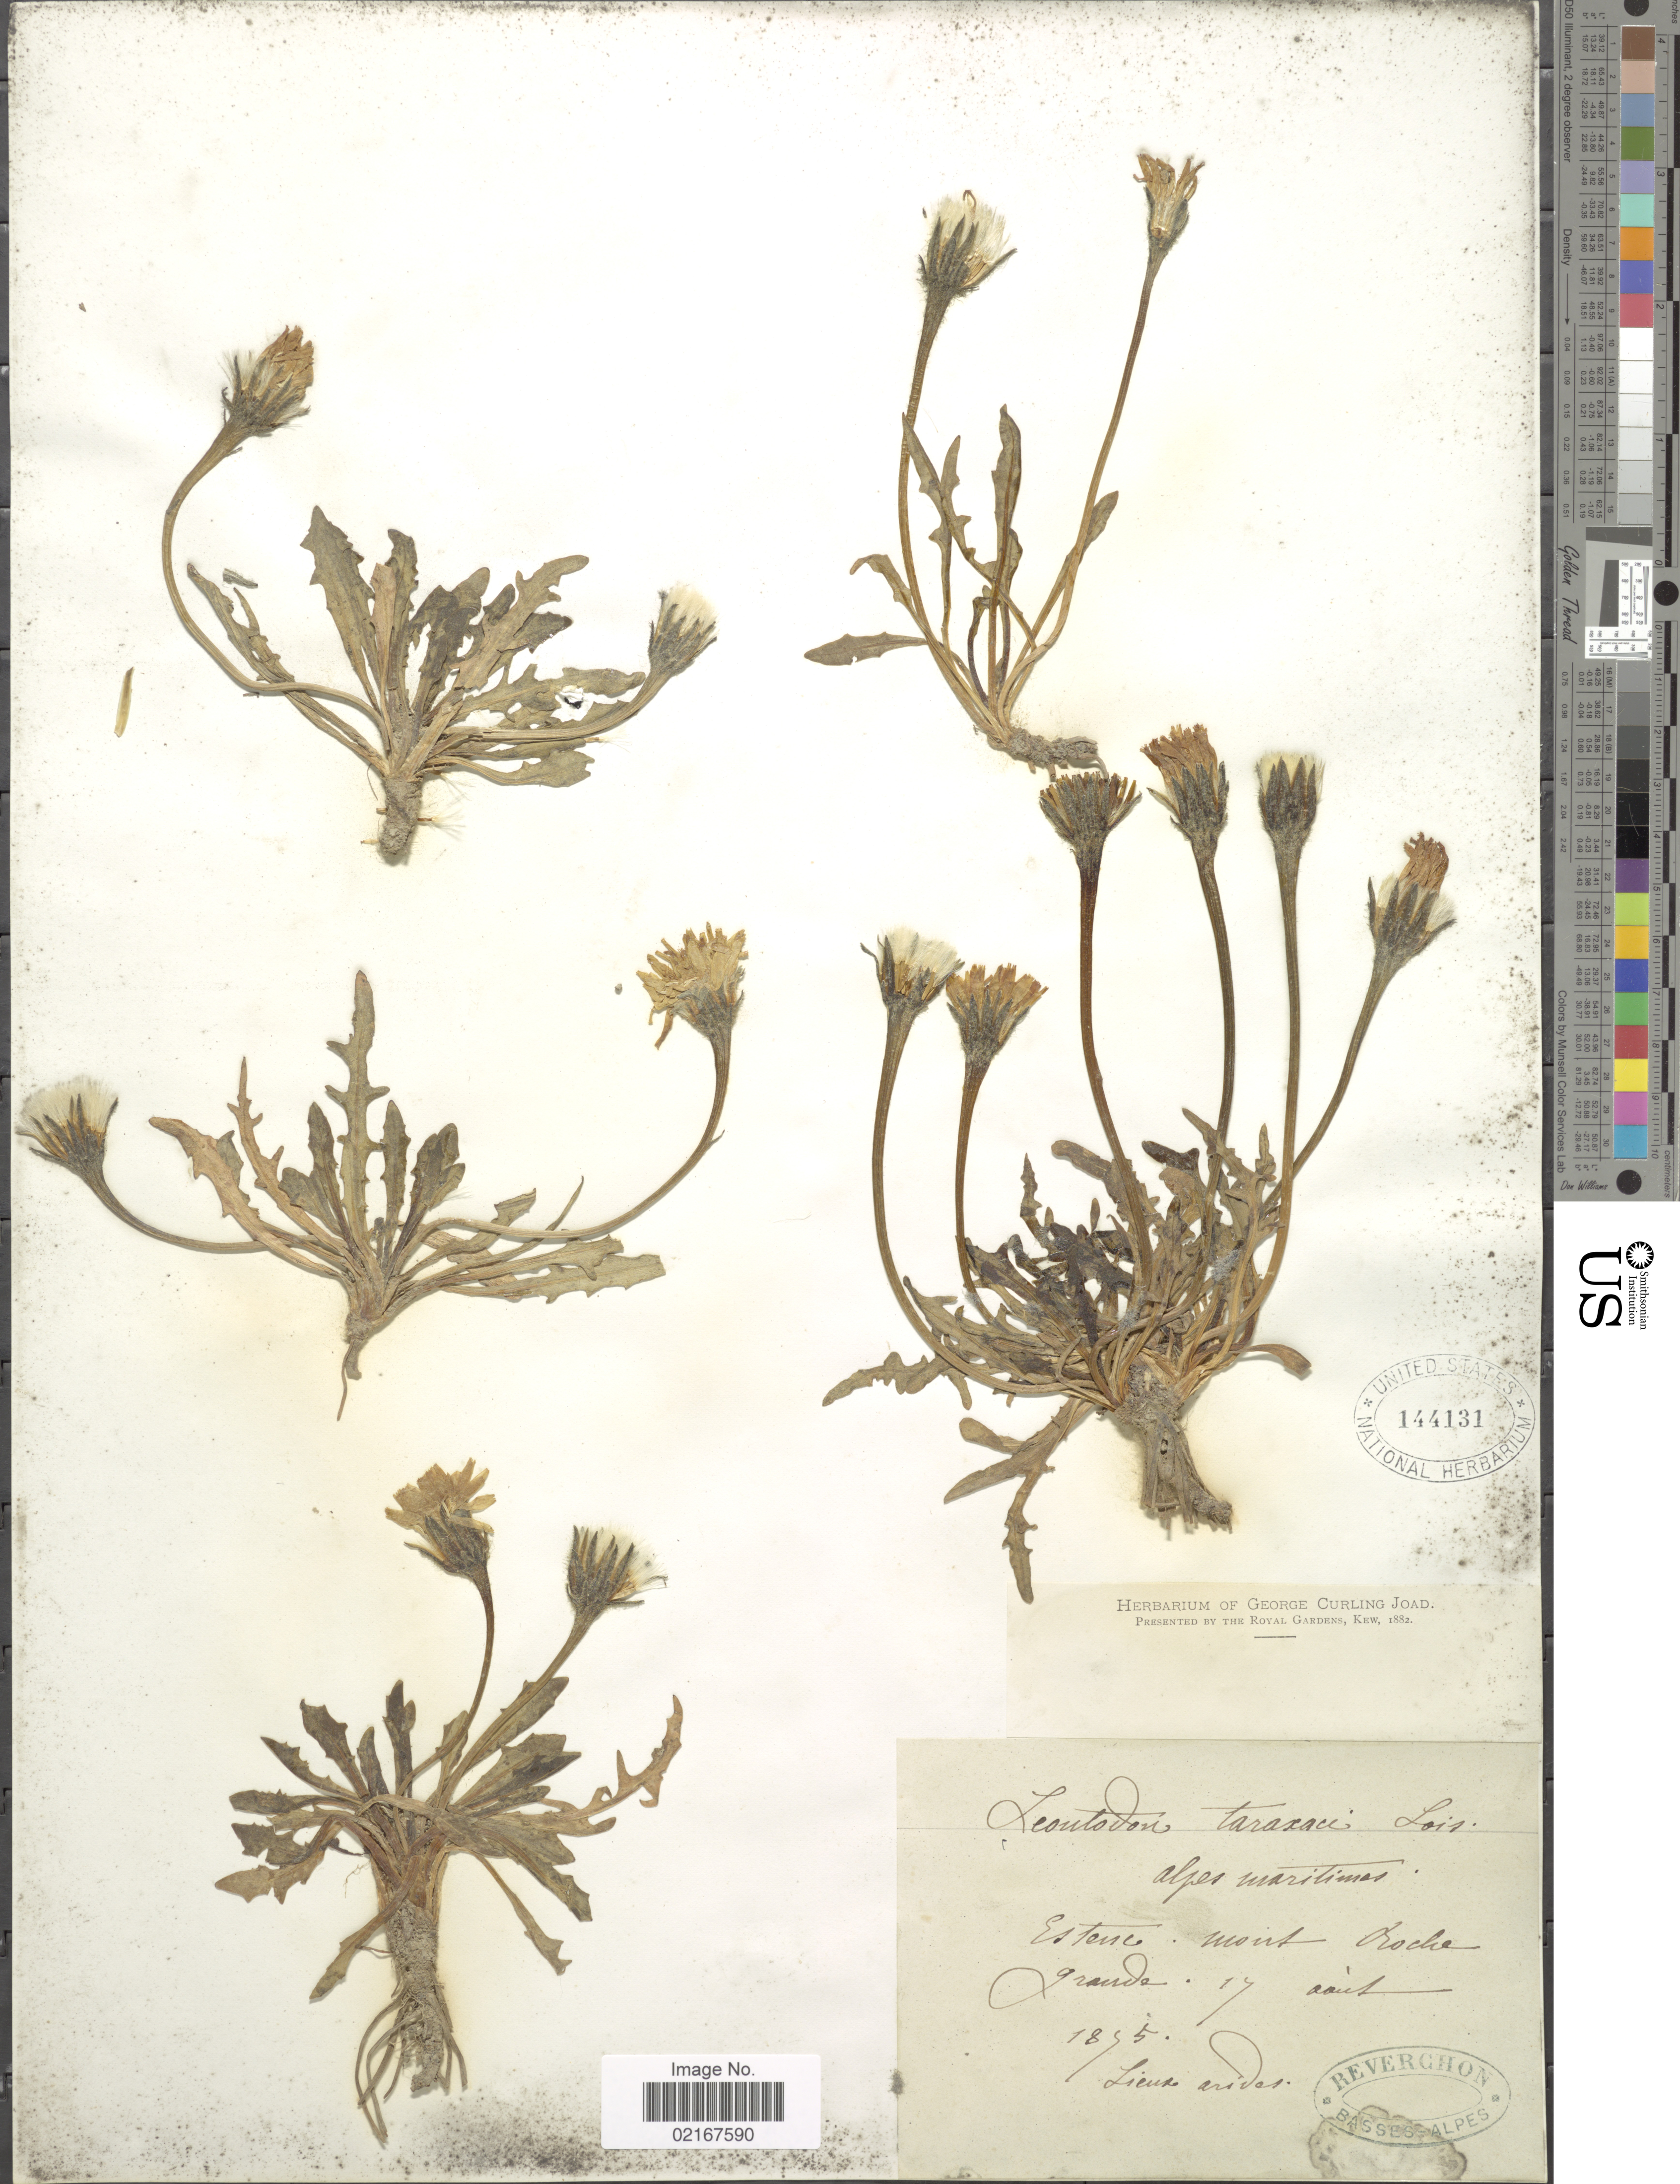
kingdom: Plantae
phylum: Tracheophyta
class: Magnoliopsida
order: Asterales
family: Asteraceae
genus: Scorzoneroides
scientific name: Scorzoneroides autumnalis subsp. borealis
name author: (Ball) Greuter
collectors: -. Reverchon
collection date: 1895-08-17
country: France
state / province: Provence-Alpes-Côte d'Azur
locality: Estence, mont Roche Grande [interpreted]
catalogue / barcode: US 144131